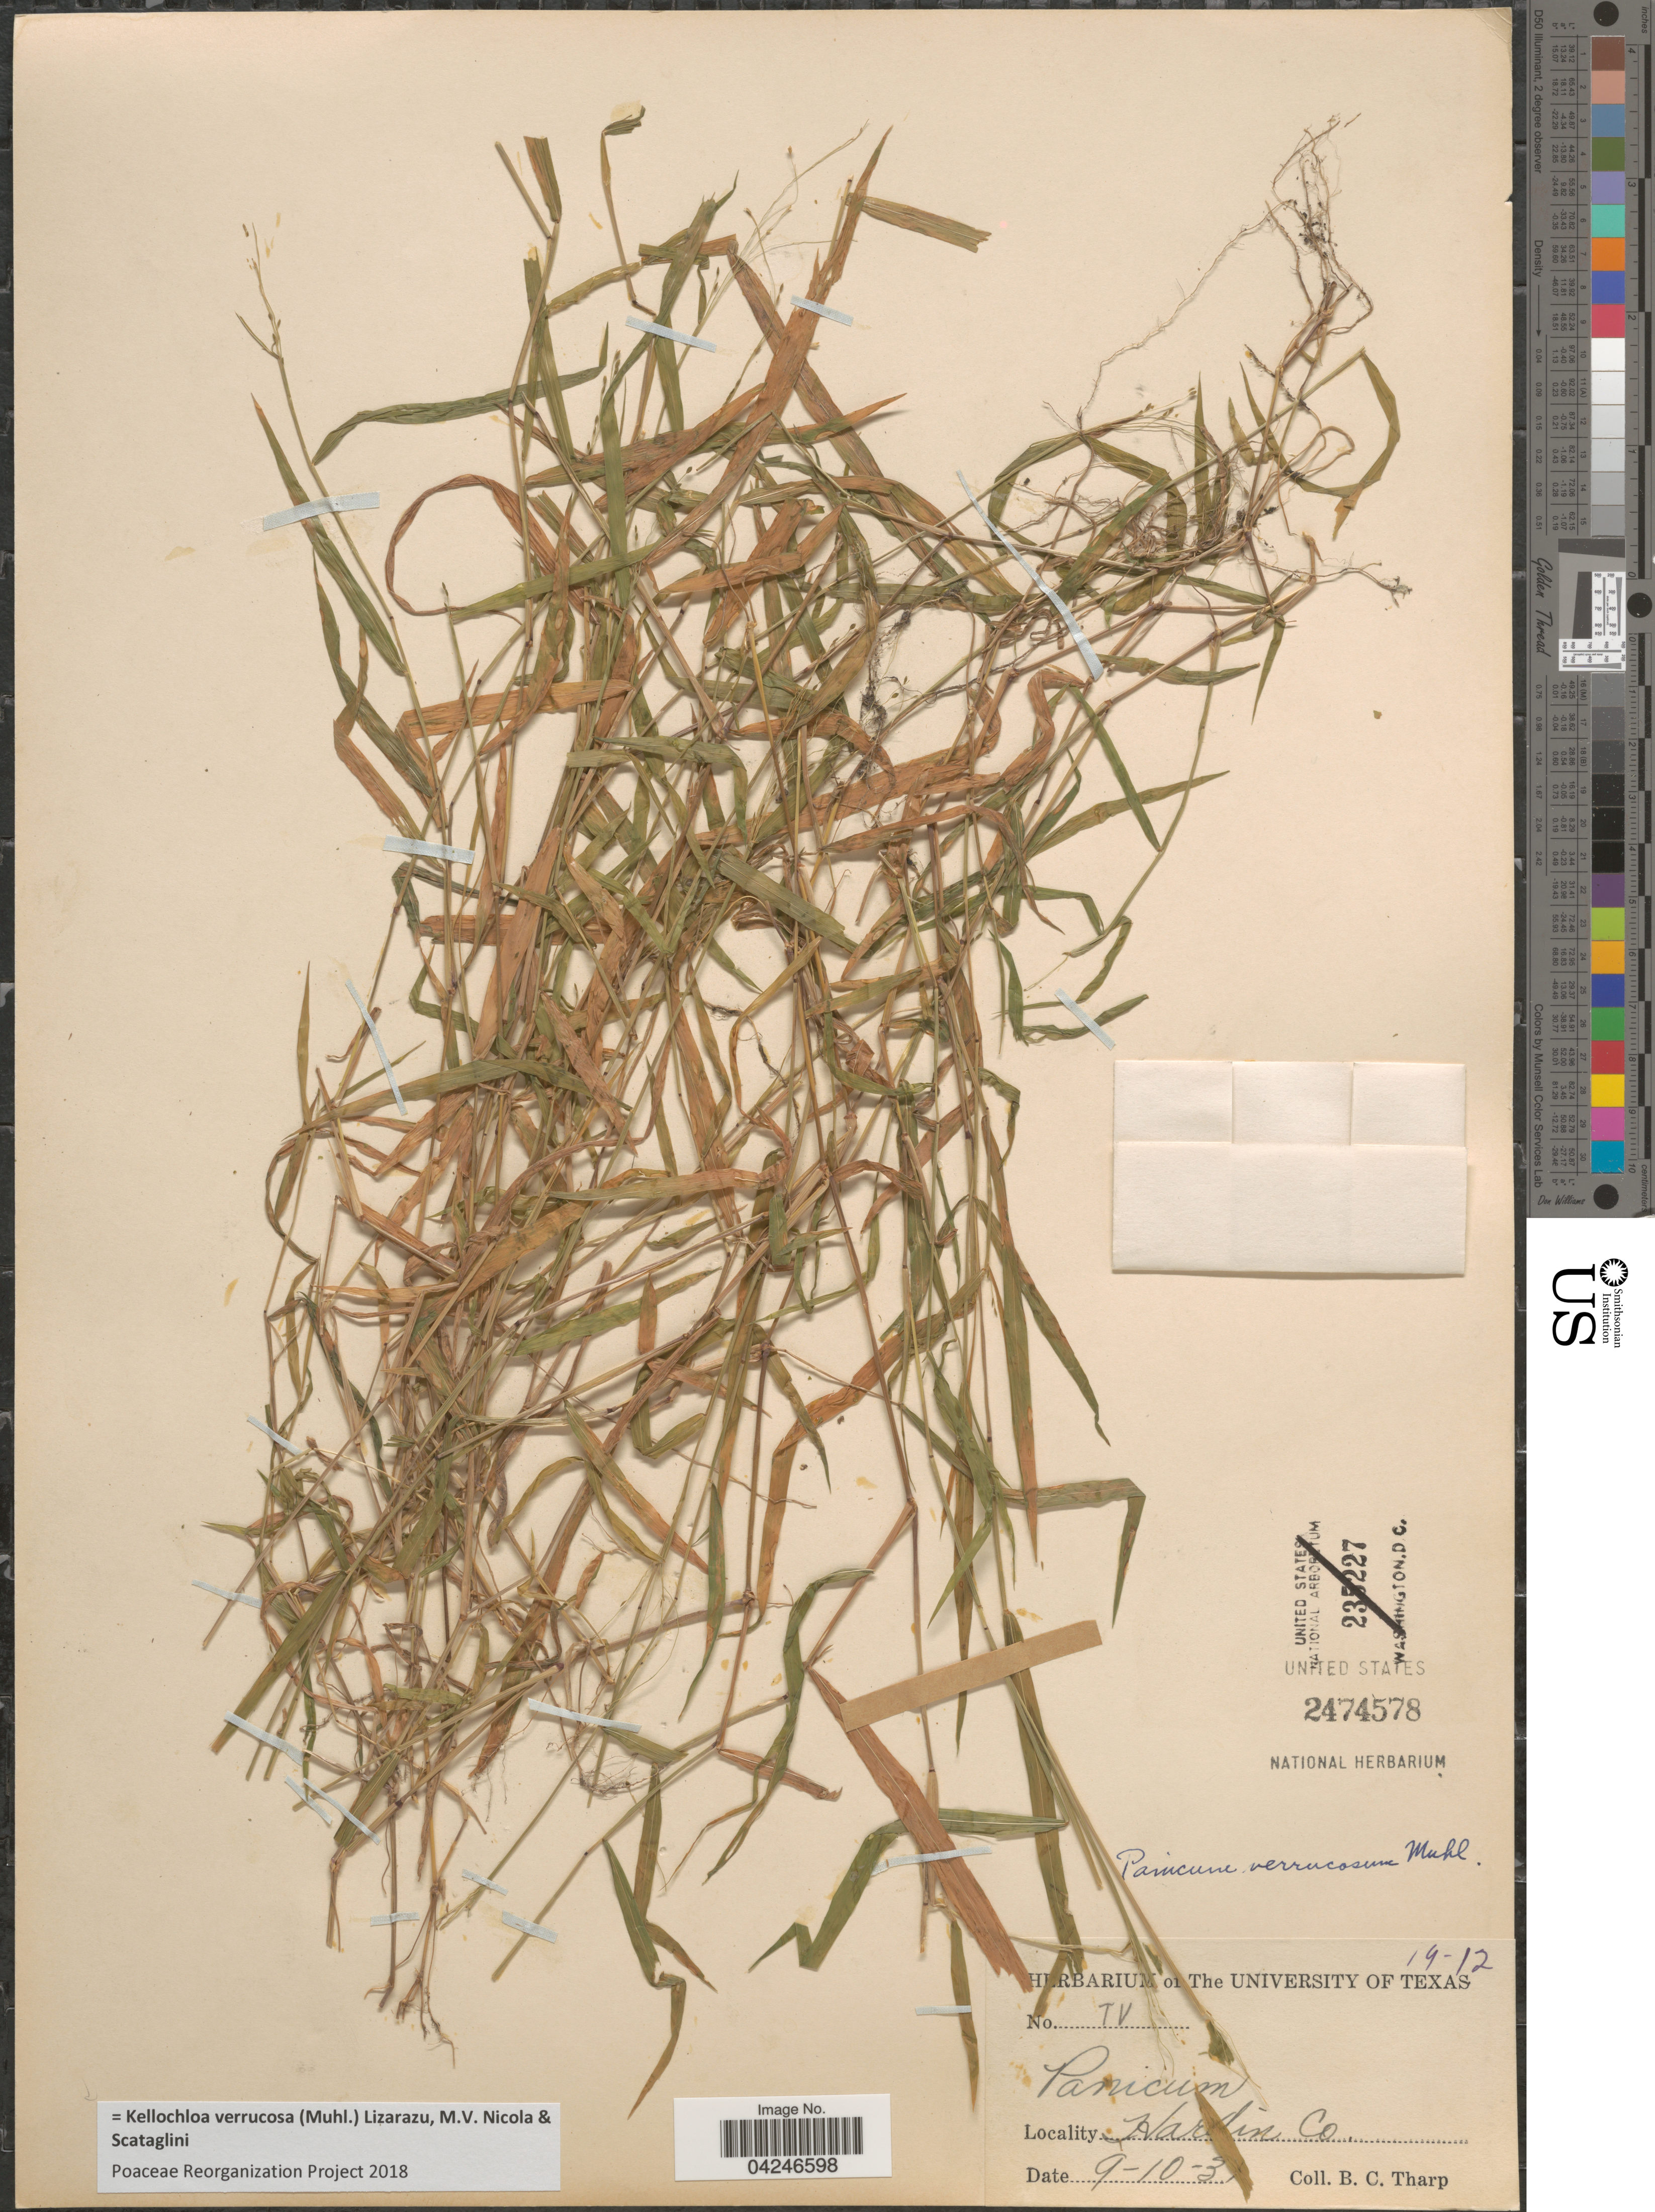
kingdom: Plantae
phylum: Tracheophyta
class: Liliopsida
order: Poales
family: Poaceae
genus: Kellochloa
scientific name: Kellochloa verrucosa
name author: (Muhl.) Lizarazu et al.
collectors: B. C. Tharp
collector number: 19-12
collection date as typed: Transcribed d/m/y: 10/9/31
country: United States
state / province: Texas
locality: Hardin Co.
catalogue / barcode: US 2474578